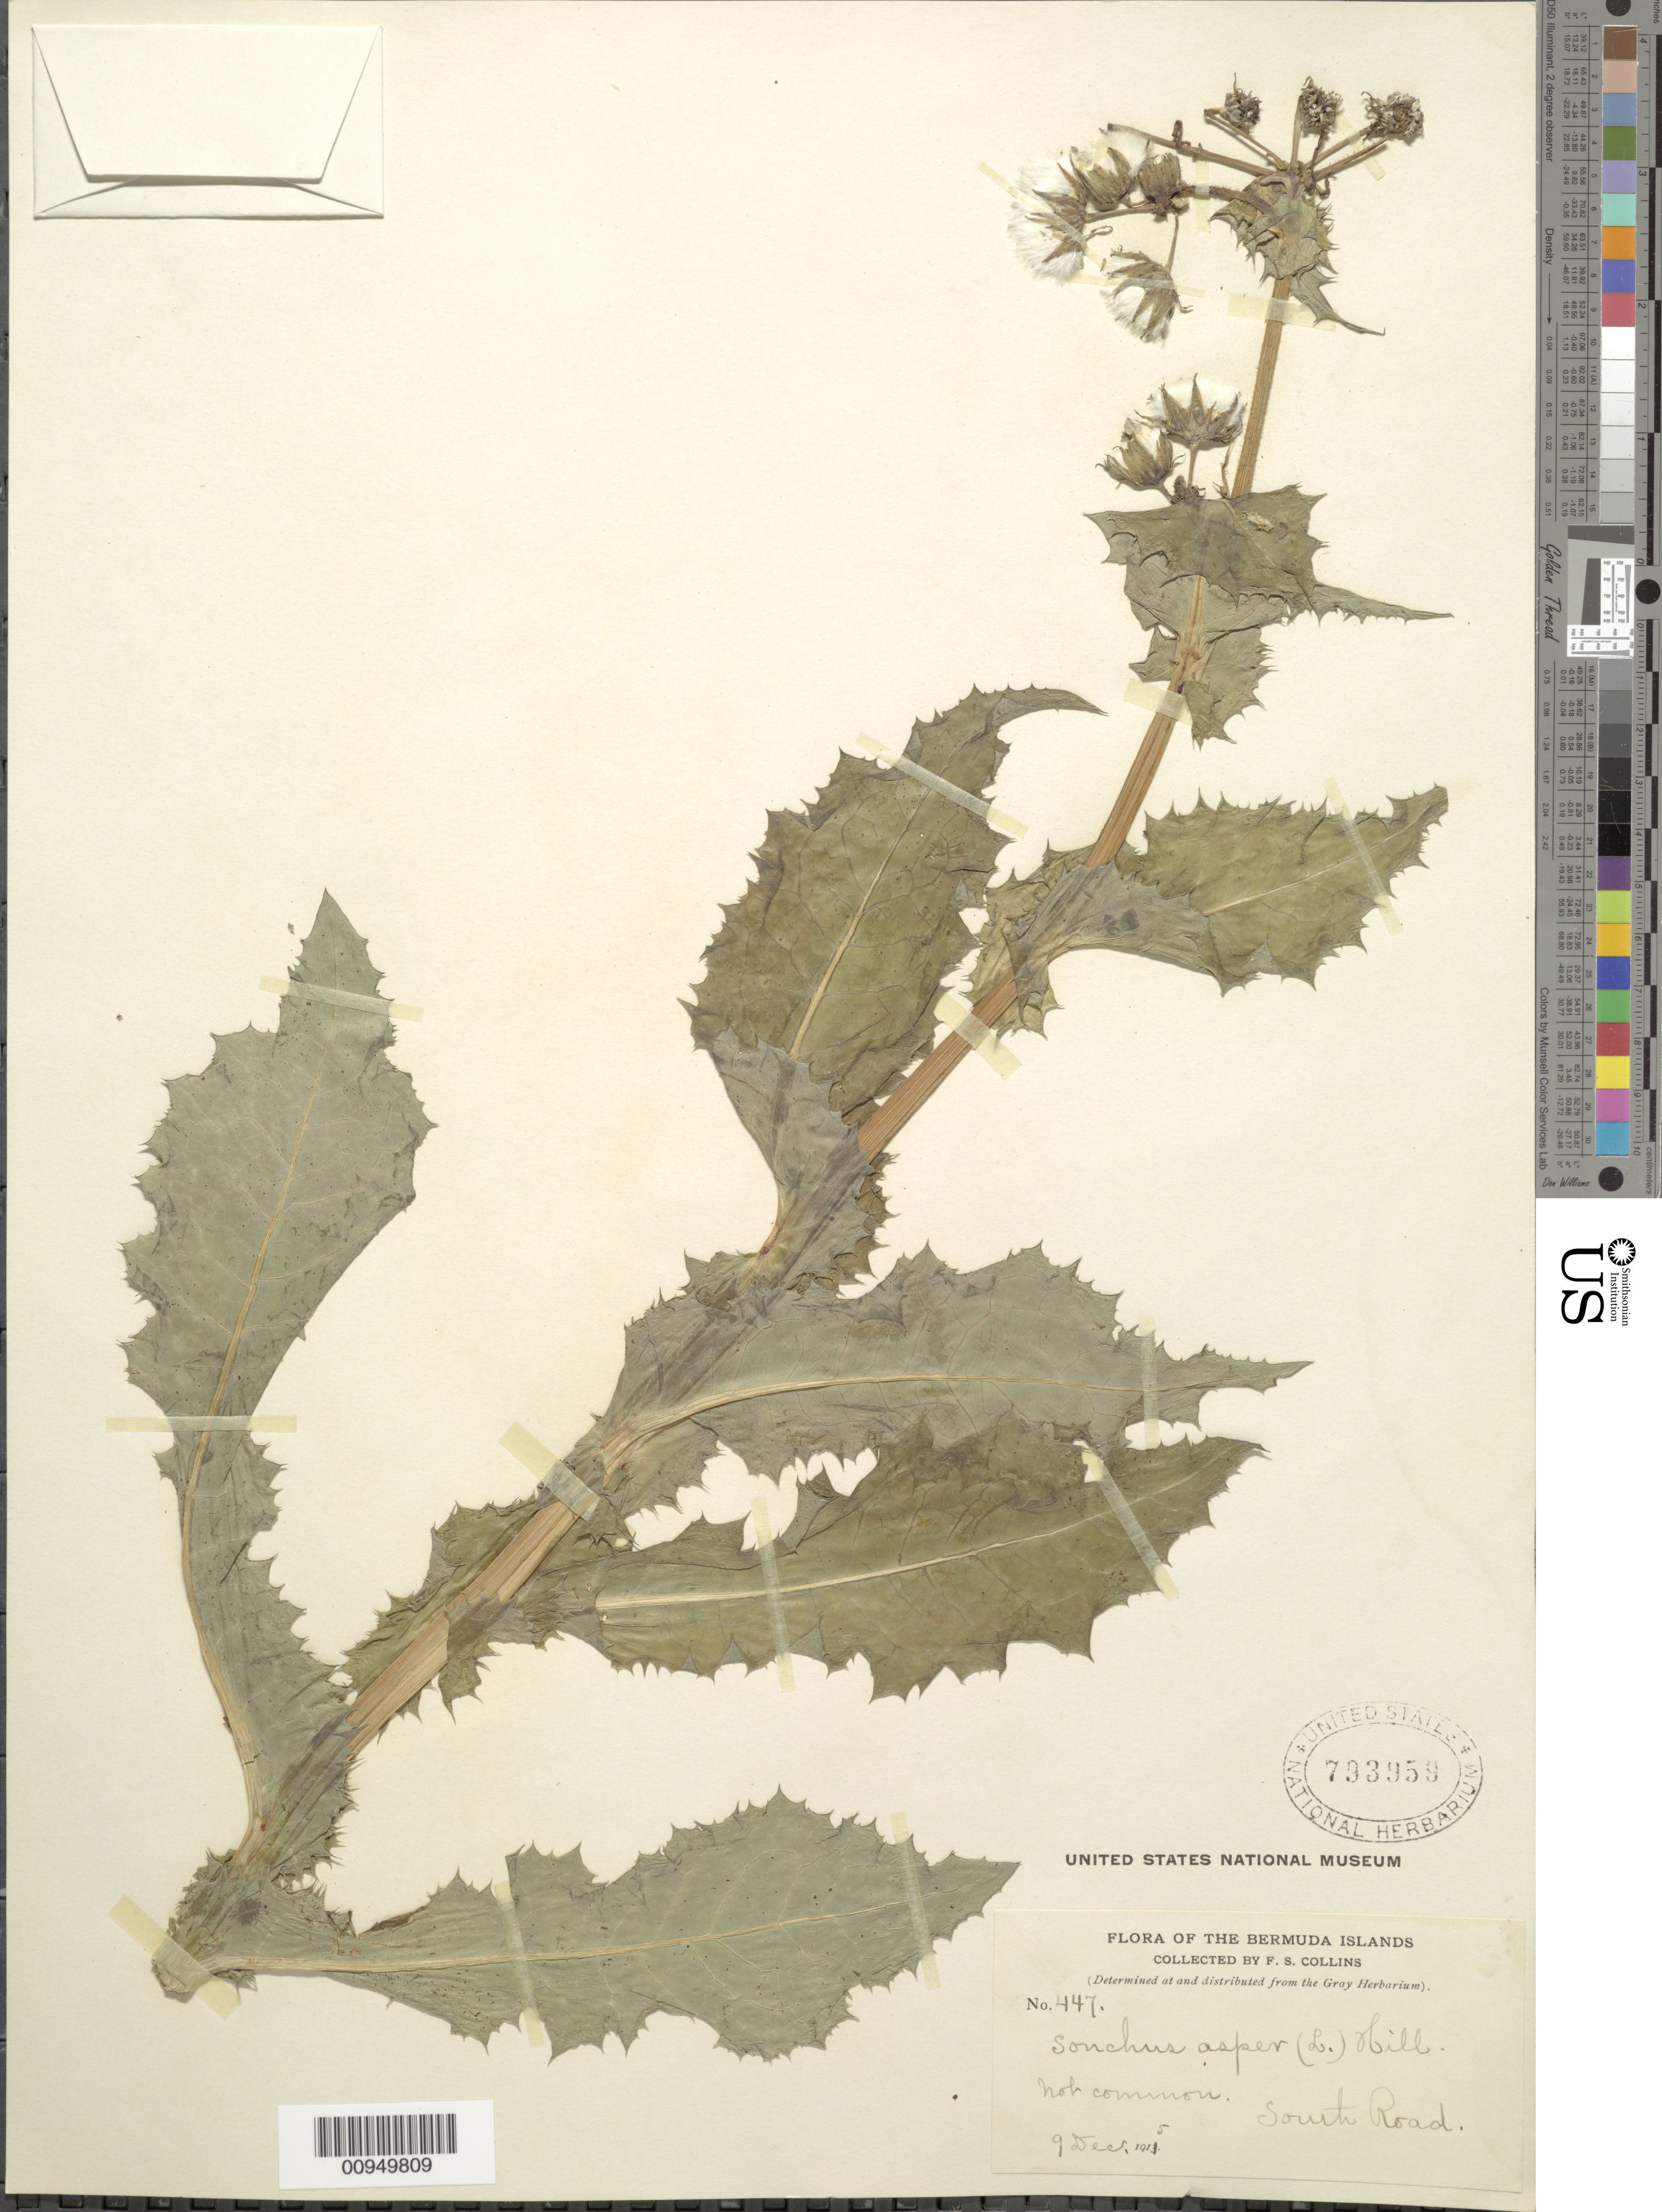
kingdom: Plantae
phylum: Tracheophyta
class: Magnoliopsida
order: Asterales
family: Asteraceae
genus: Sonchus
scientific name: Sonchus asper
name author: (L.) Hill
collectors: F. Collins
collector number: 447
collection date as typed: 09 Dec 1915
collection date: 1915-12-09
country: Bermuda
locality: South Road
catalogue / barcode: US 793959